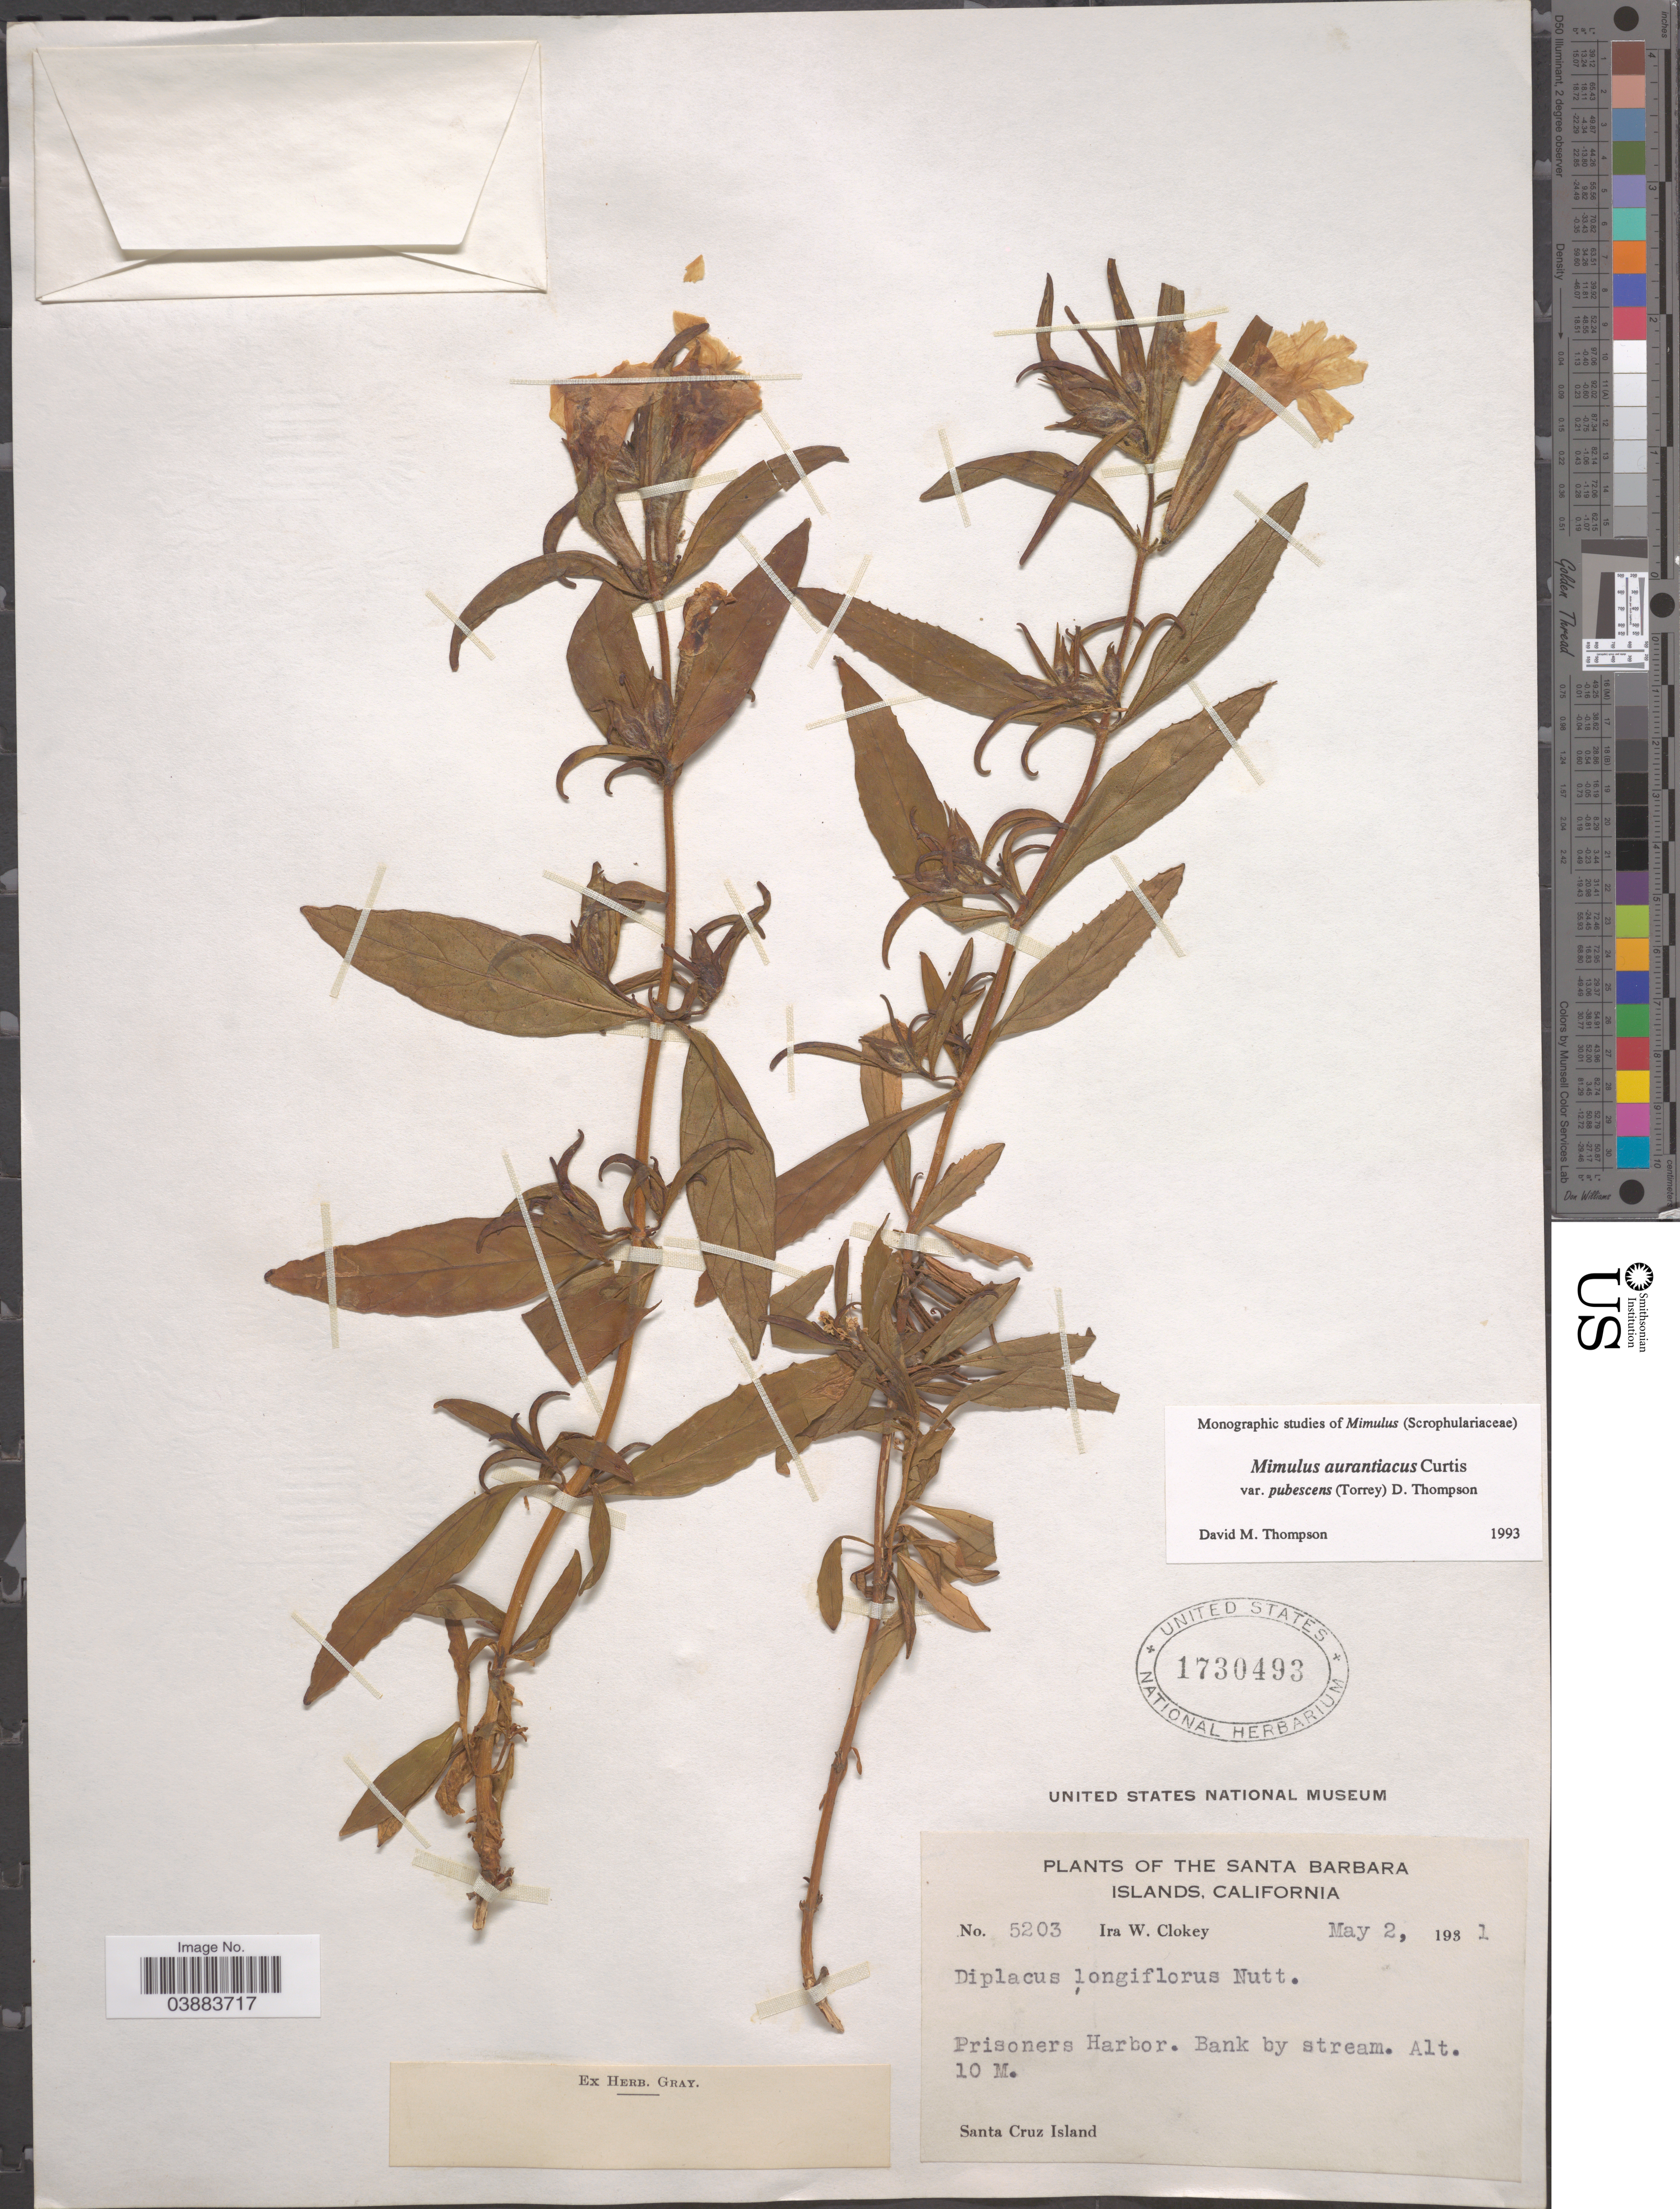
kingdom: Plantae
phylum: Tracheophyta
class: Magnoliopsida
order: Lamiales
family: Phrymaceae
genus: Diplacus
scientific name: Diplacus aurantiacus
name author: (Curtis) Jeps.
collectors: I. W. Clokey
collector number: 5203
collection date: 1931-05-02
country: United States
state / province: California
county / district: Santa Barbara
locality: Santa Barbara Islands. Prisoners Harbor. Santa Cruz Island.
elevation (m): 10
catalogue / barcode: US 1730493